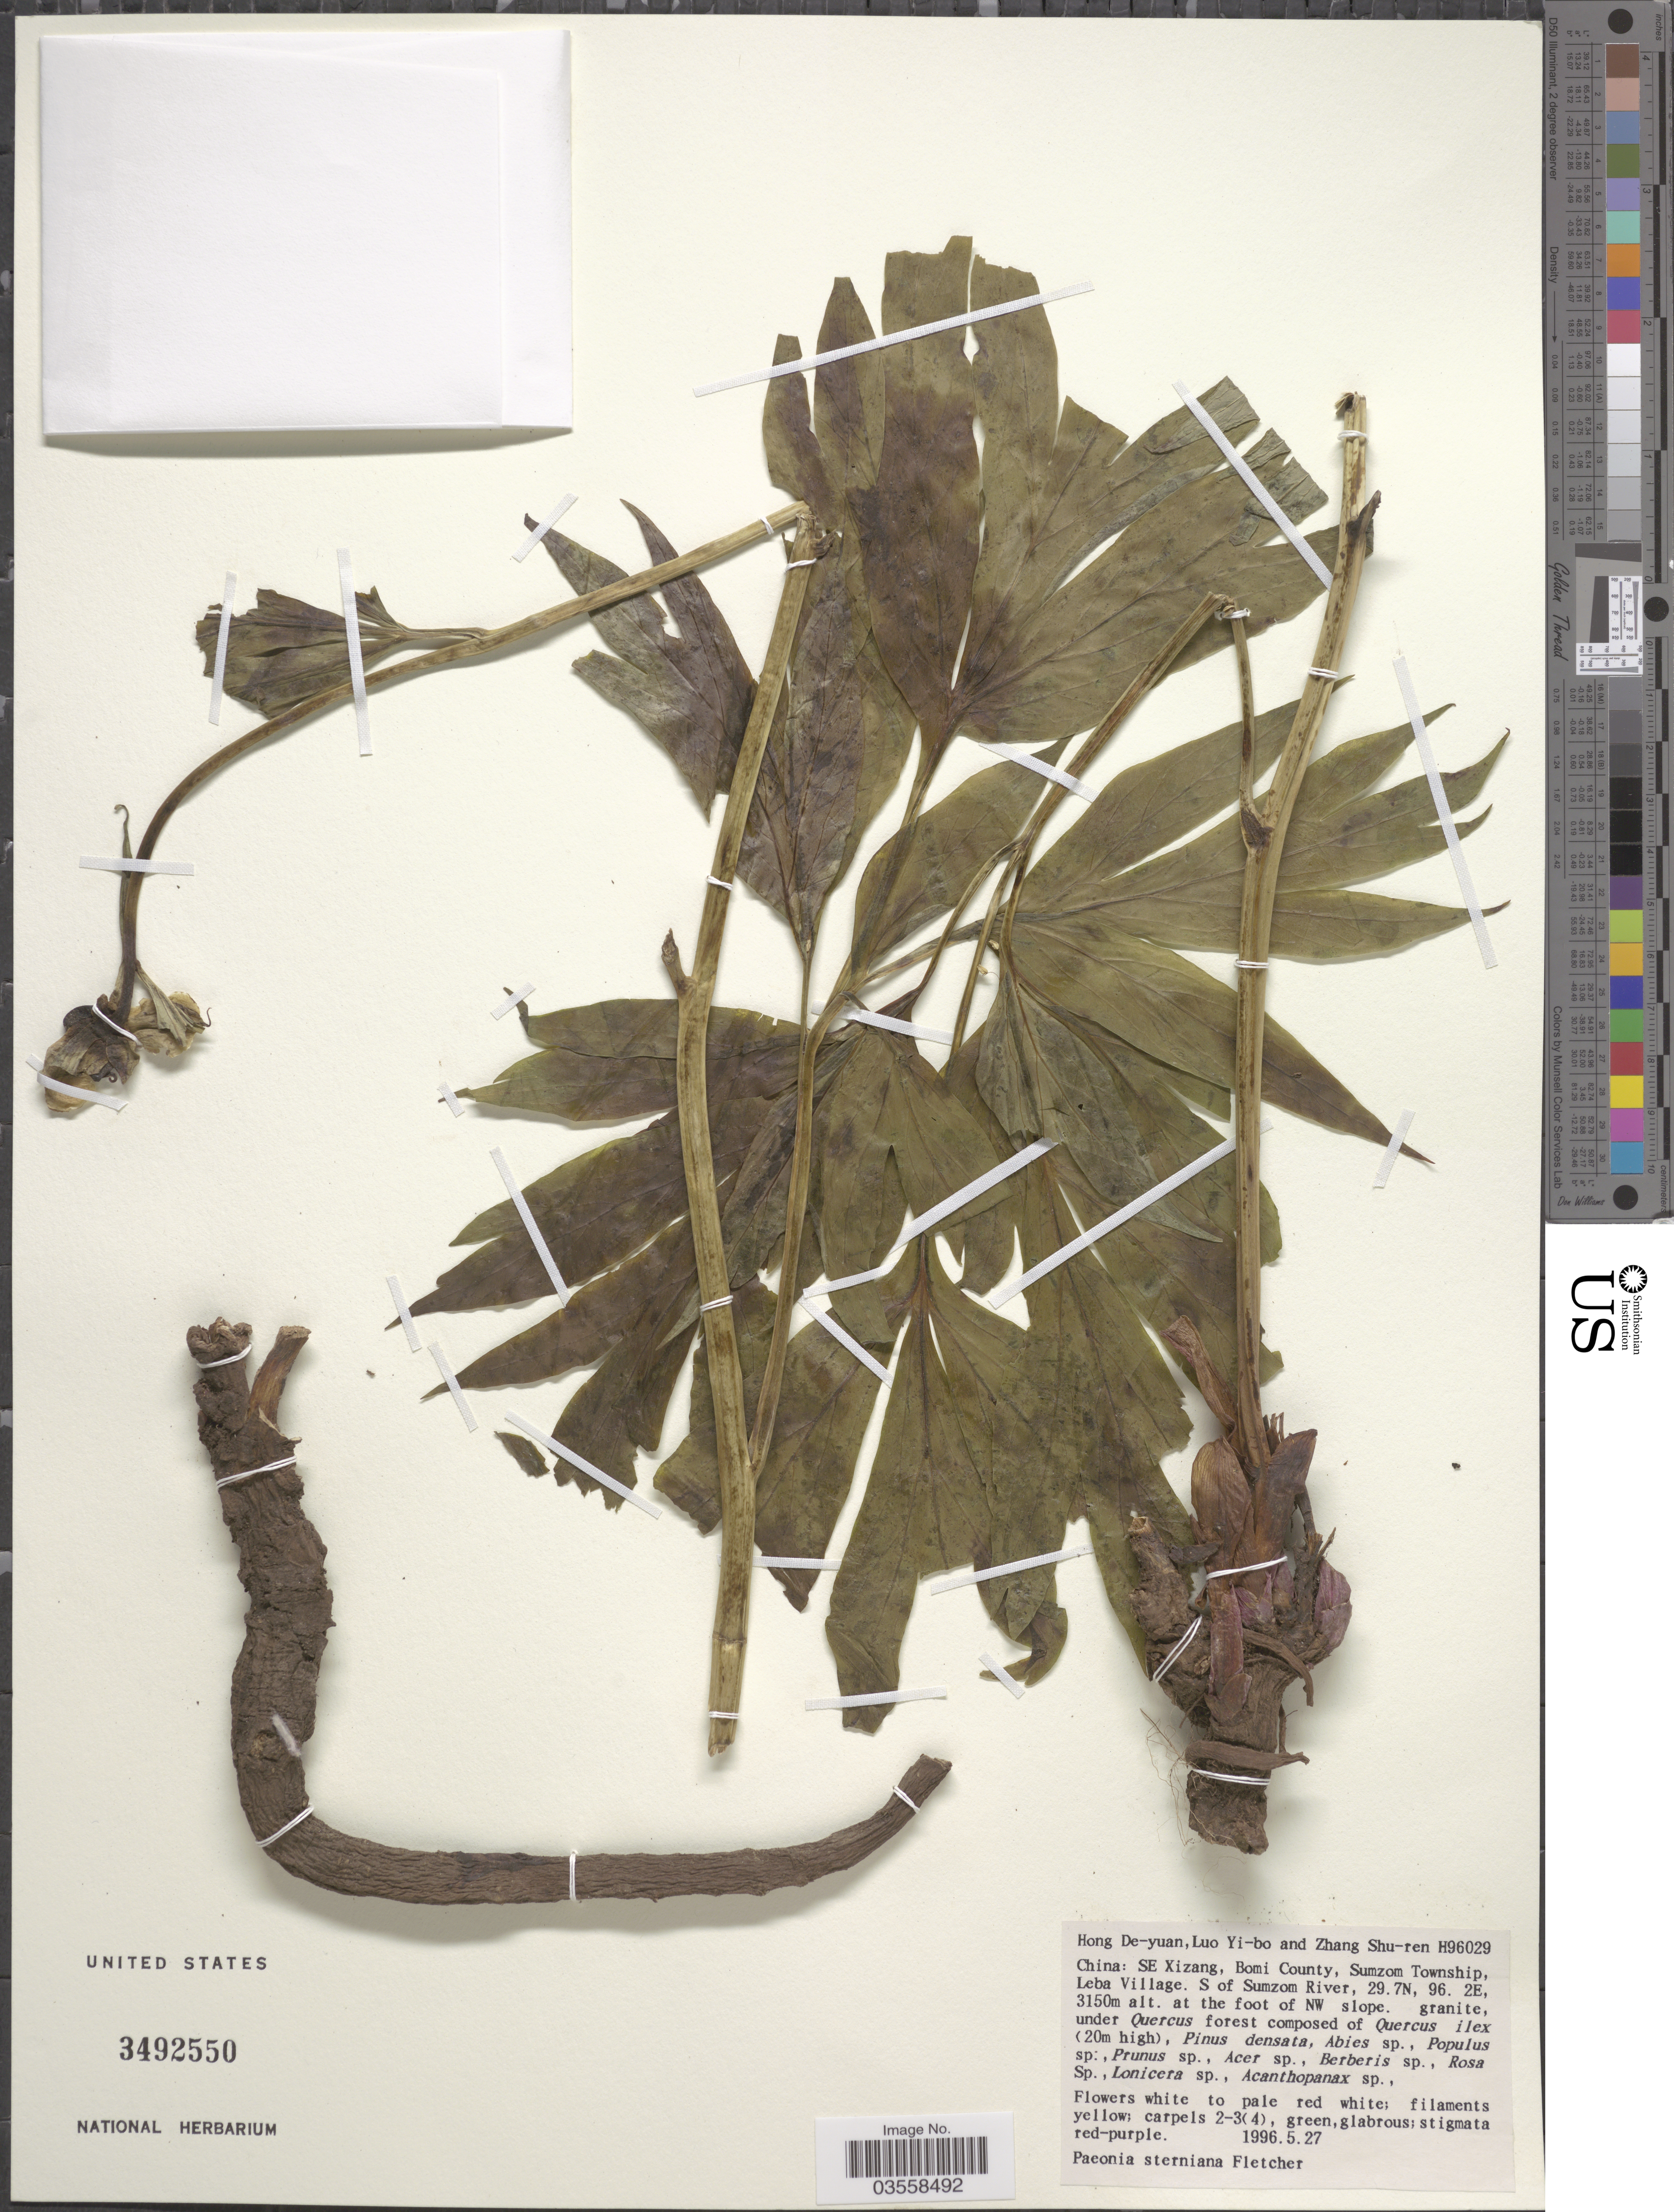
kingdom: Plantae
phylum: Tracheophyta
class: Magnoliopsida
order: Saxifragales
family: Paeoniaceae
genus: Paeonia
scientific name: Paeonia sterniana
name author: H.R. Fletcher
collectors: D.-Y. Hong, Y. Luo & S. R. Zhang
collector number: H96029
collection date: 1996-05-27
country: China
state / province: Xizang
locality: SE Xizang, Bomi County, Sumzom Township, Leba Village. S of Sumzom River.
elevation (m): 3150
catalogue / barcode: US 3492550